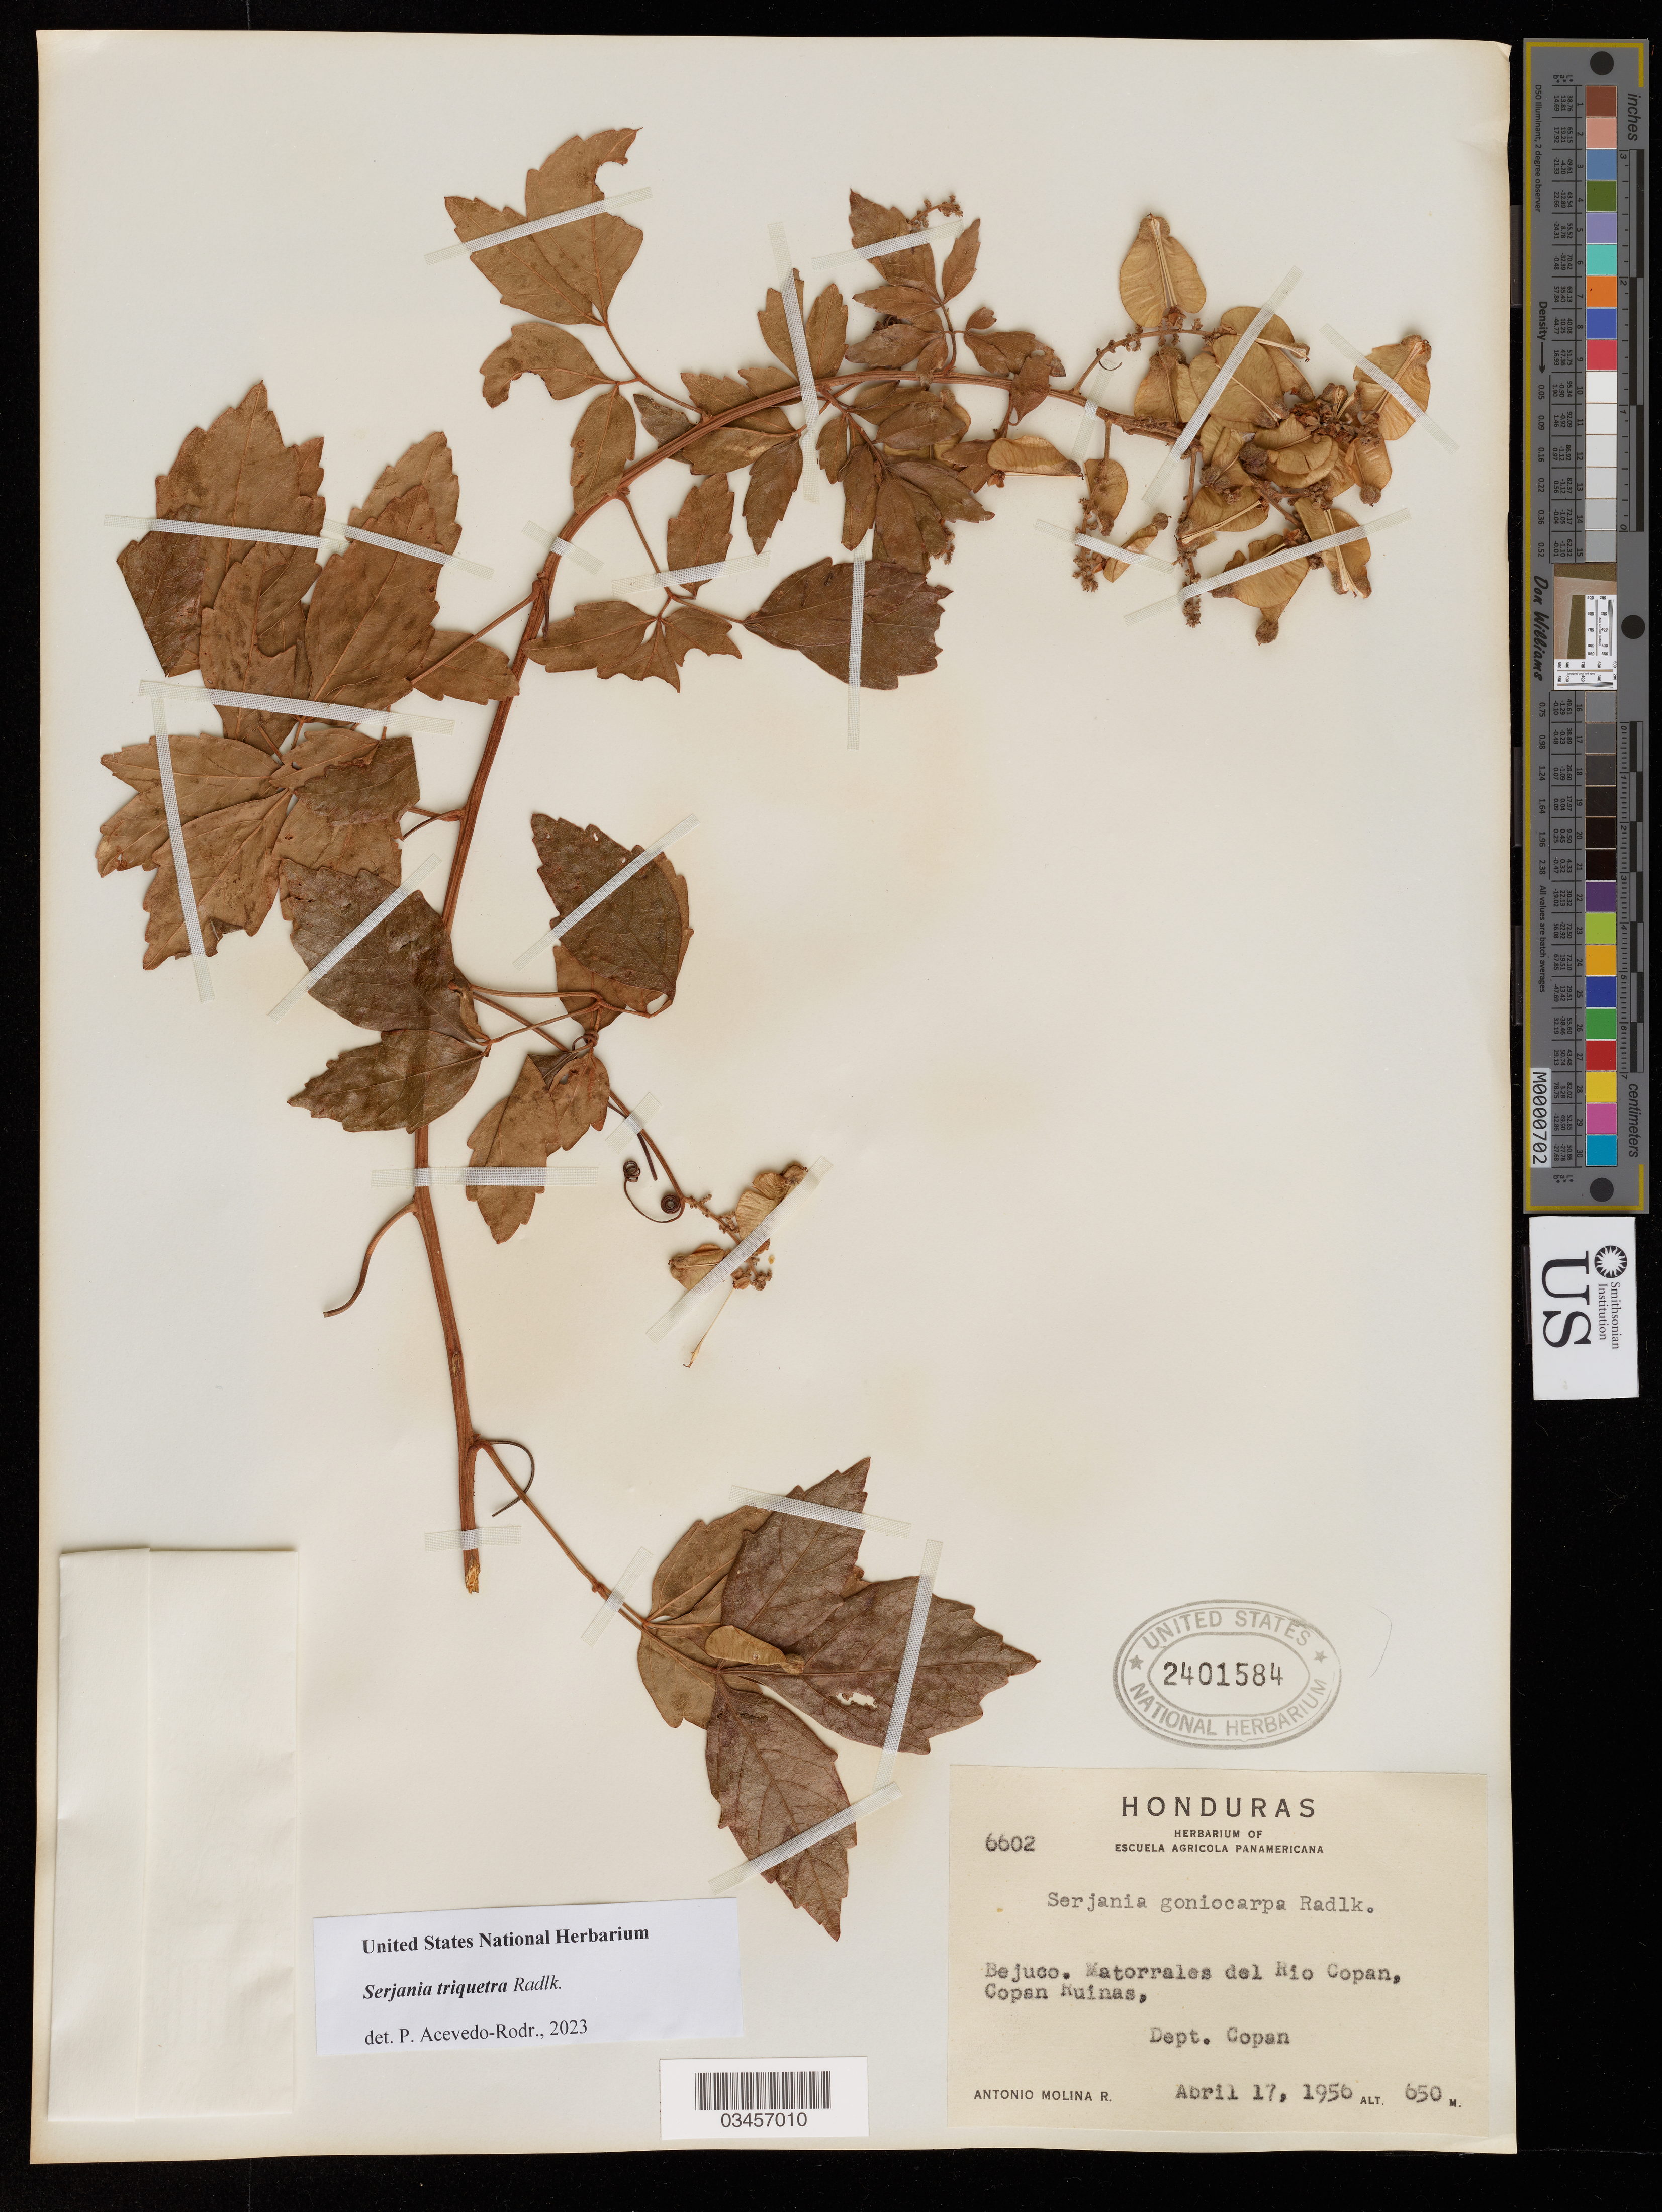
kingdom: Plantae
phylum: Tracheophyta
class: Magnoliopsida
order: Sapindales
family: Sapindaceae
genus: Serjania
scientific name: Serjania triquetra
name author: Radlk.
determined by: Acevedo-Rodriguez, P., (US), Smithsonian Institution - National Museum of Natural History (UNITED STATES)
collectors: A. Molina R.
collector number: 6602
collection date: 1956-04-17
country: Honduras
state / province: Copan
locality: Rio Copan, Copan Ruinas.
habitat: Matorrales del rio.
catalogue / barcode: US 2401584